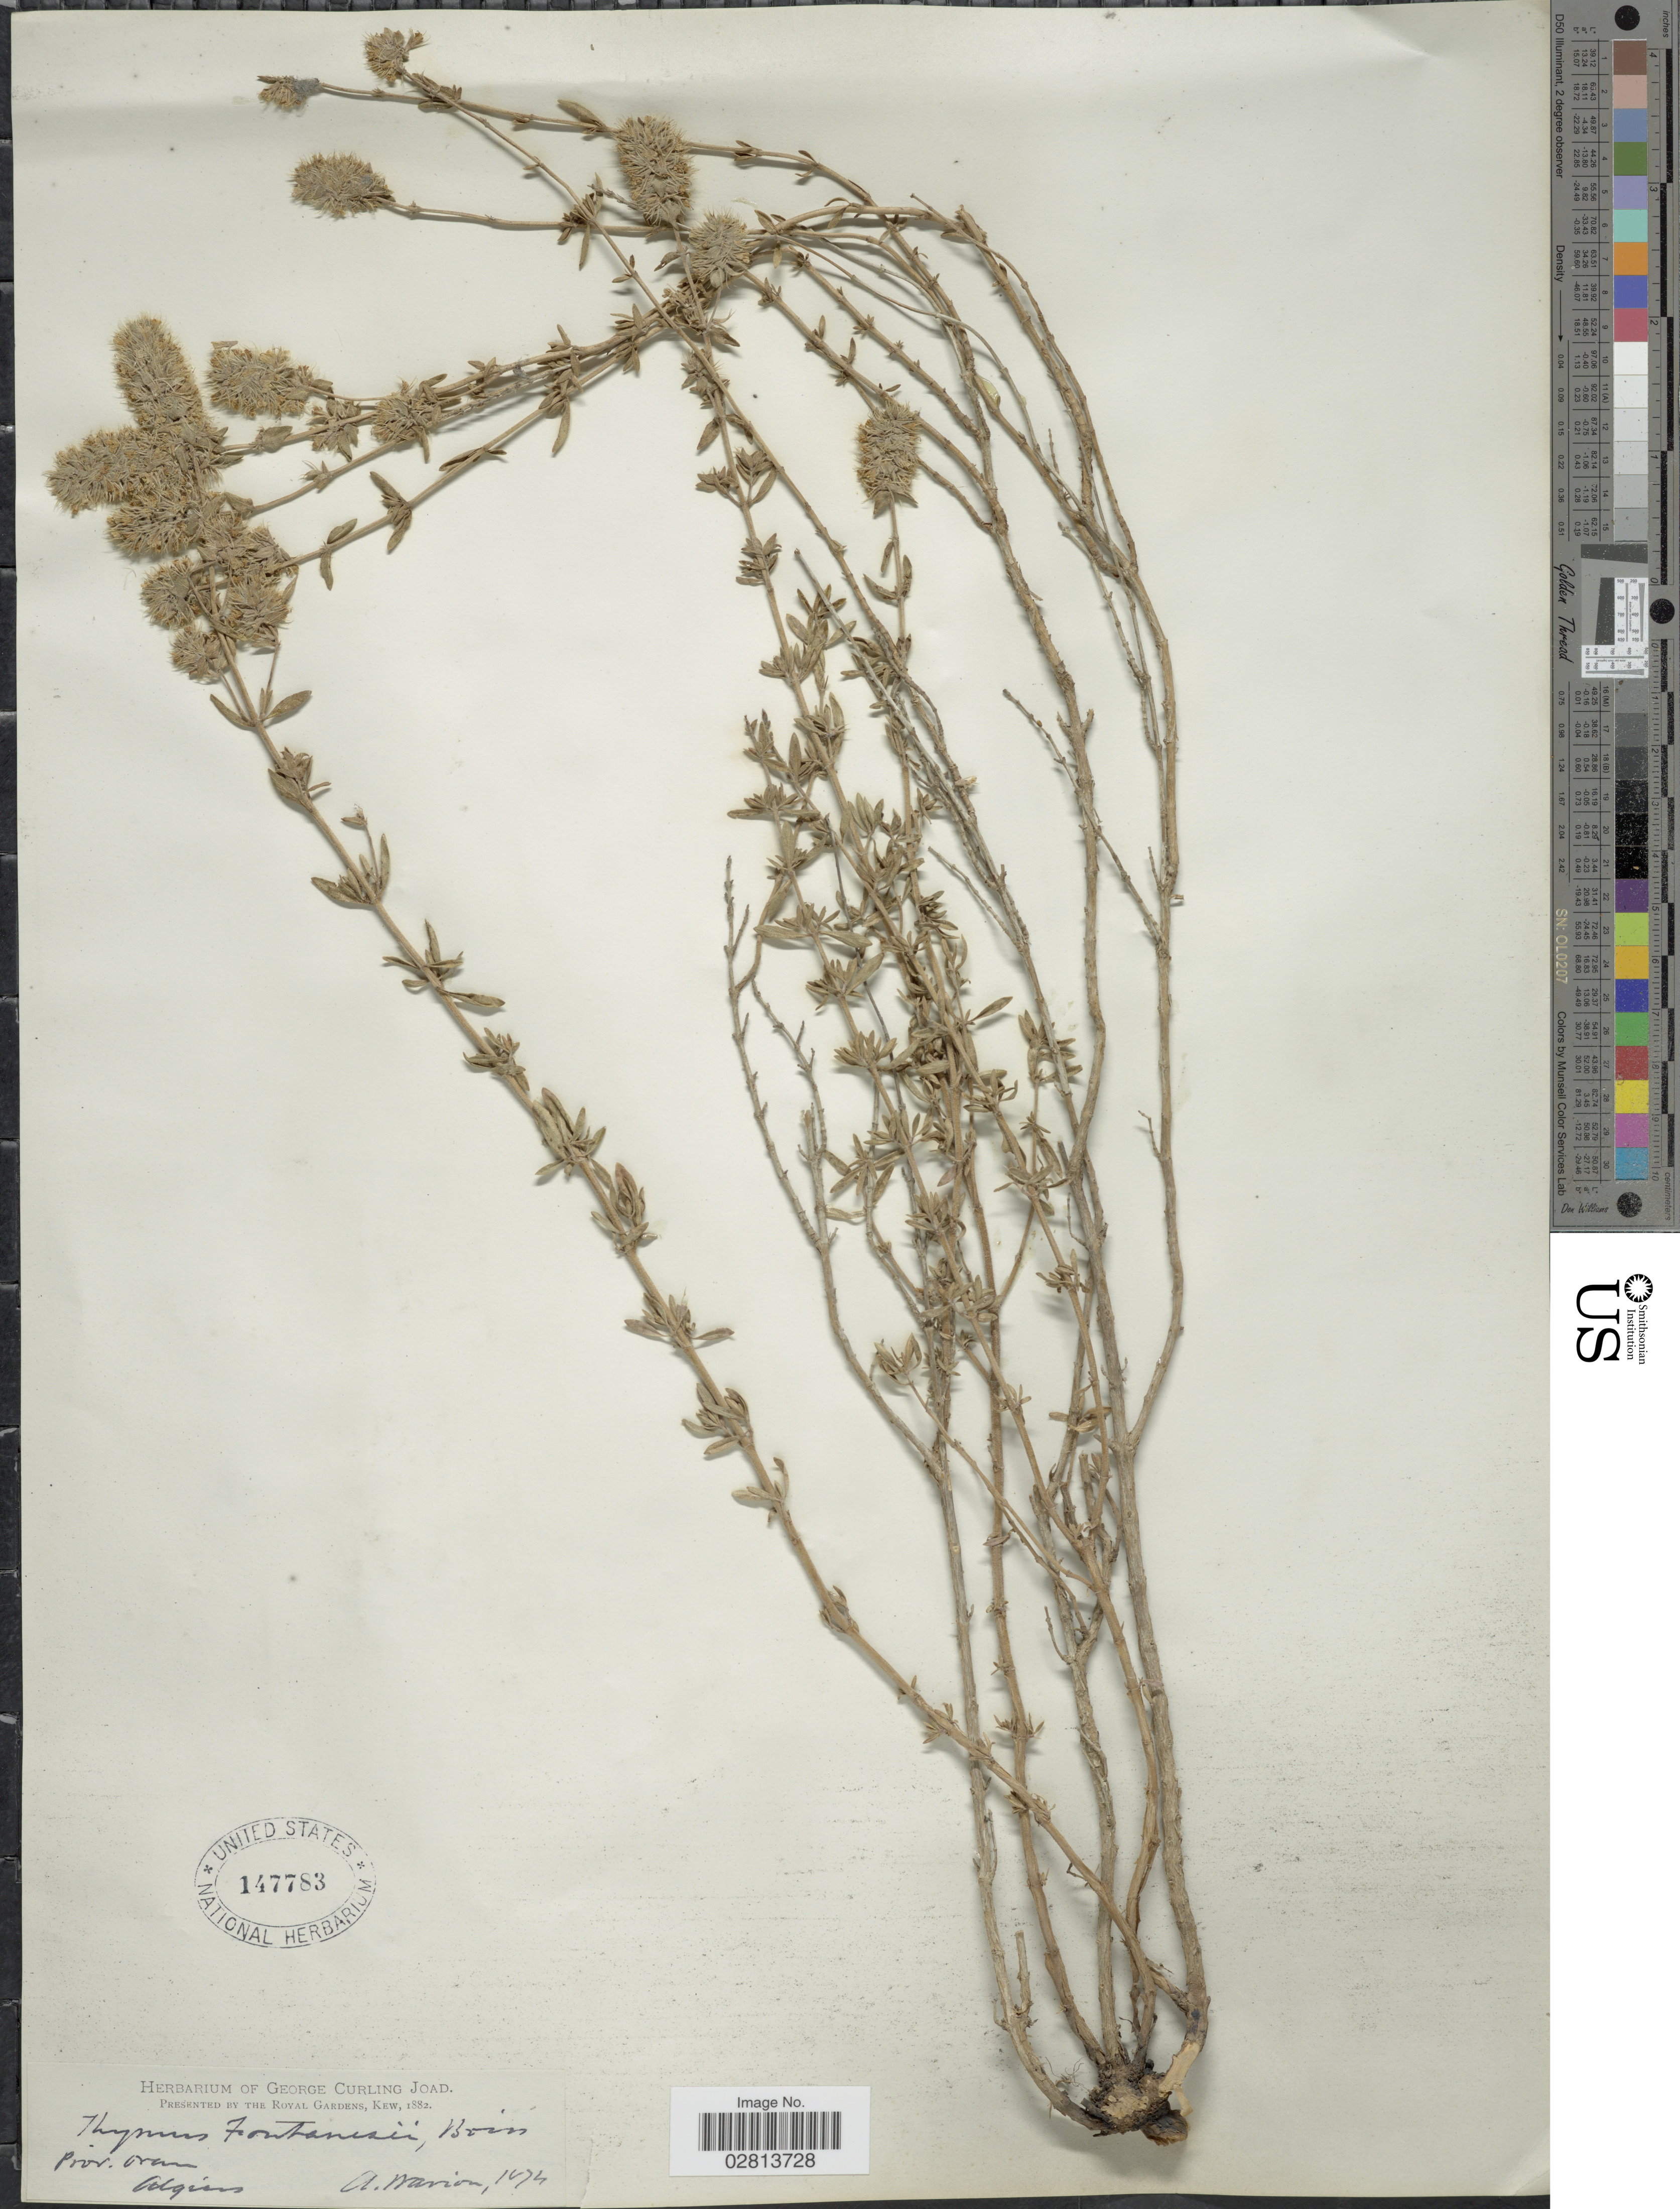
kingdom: Plantae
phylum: Tracheophyta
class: Magnoliopsida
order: Lamiales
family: Lamiaceae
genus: Thymus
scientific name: Thymus fontanesii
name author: Boiss. & Reut.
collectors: A. Warion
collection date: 1874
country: Algeria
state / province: Oran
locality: Prov. Oran.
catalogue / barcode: US 147783